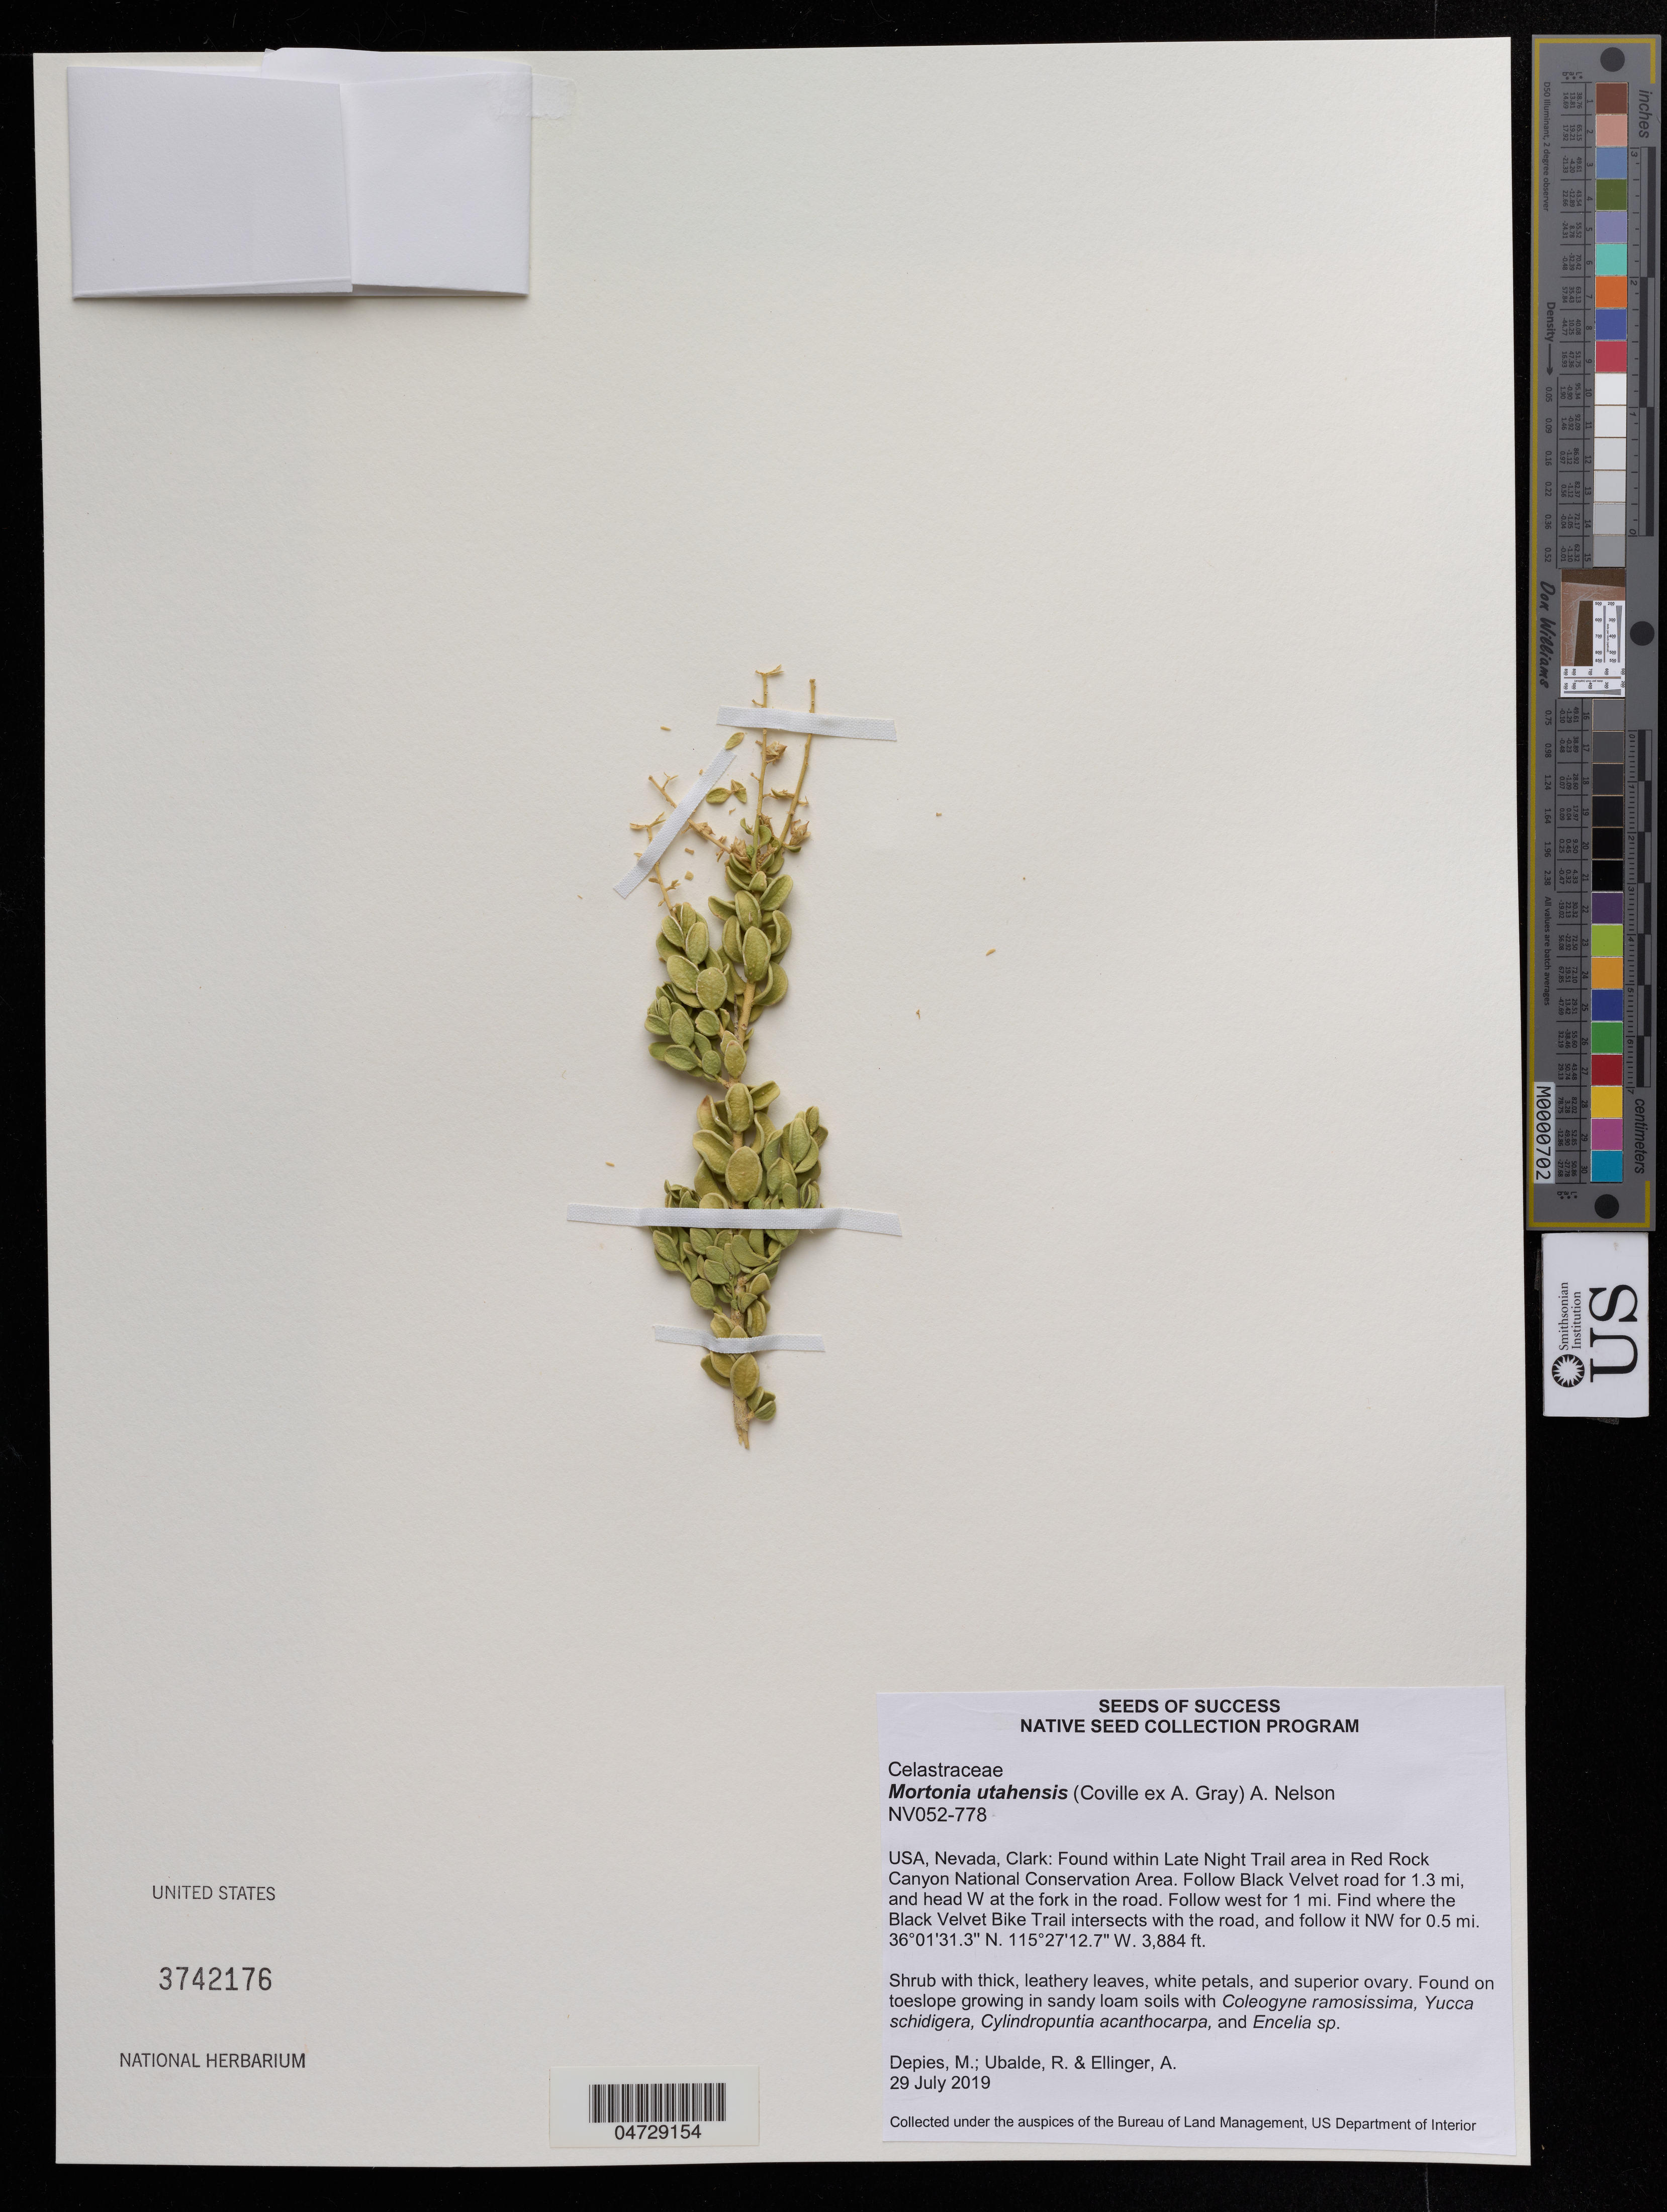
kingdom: Plantae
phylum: Tracheophyta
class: Magnoliopsida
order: Celastrales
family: Celastraceae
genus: Mortonia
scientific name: Mortonia utahensis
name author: (Coville ex Trel.) A. Nelson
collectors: M. Depies, R. Ubalde & A. Ellinger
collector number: NV052-778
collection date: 2019-07-29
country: United States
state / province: Nevada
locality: Clark: Found within Late Night Trail area in Red Rock Canyon National Conservation Area. Follow Black Velvet road for 1.3 mi, and head W at the fork in the road, Follow west for 1 mi., Find where the Black Velvet Bike Trail intersects with the road, and follow it NW for 0.5 mi.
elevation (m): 1184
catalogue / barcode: US 3742176